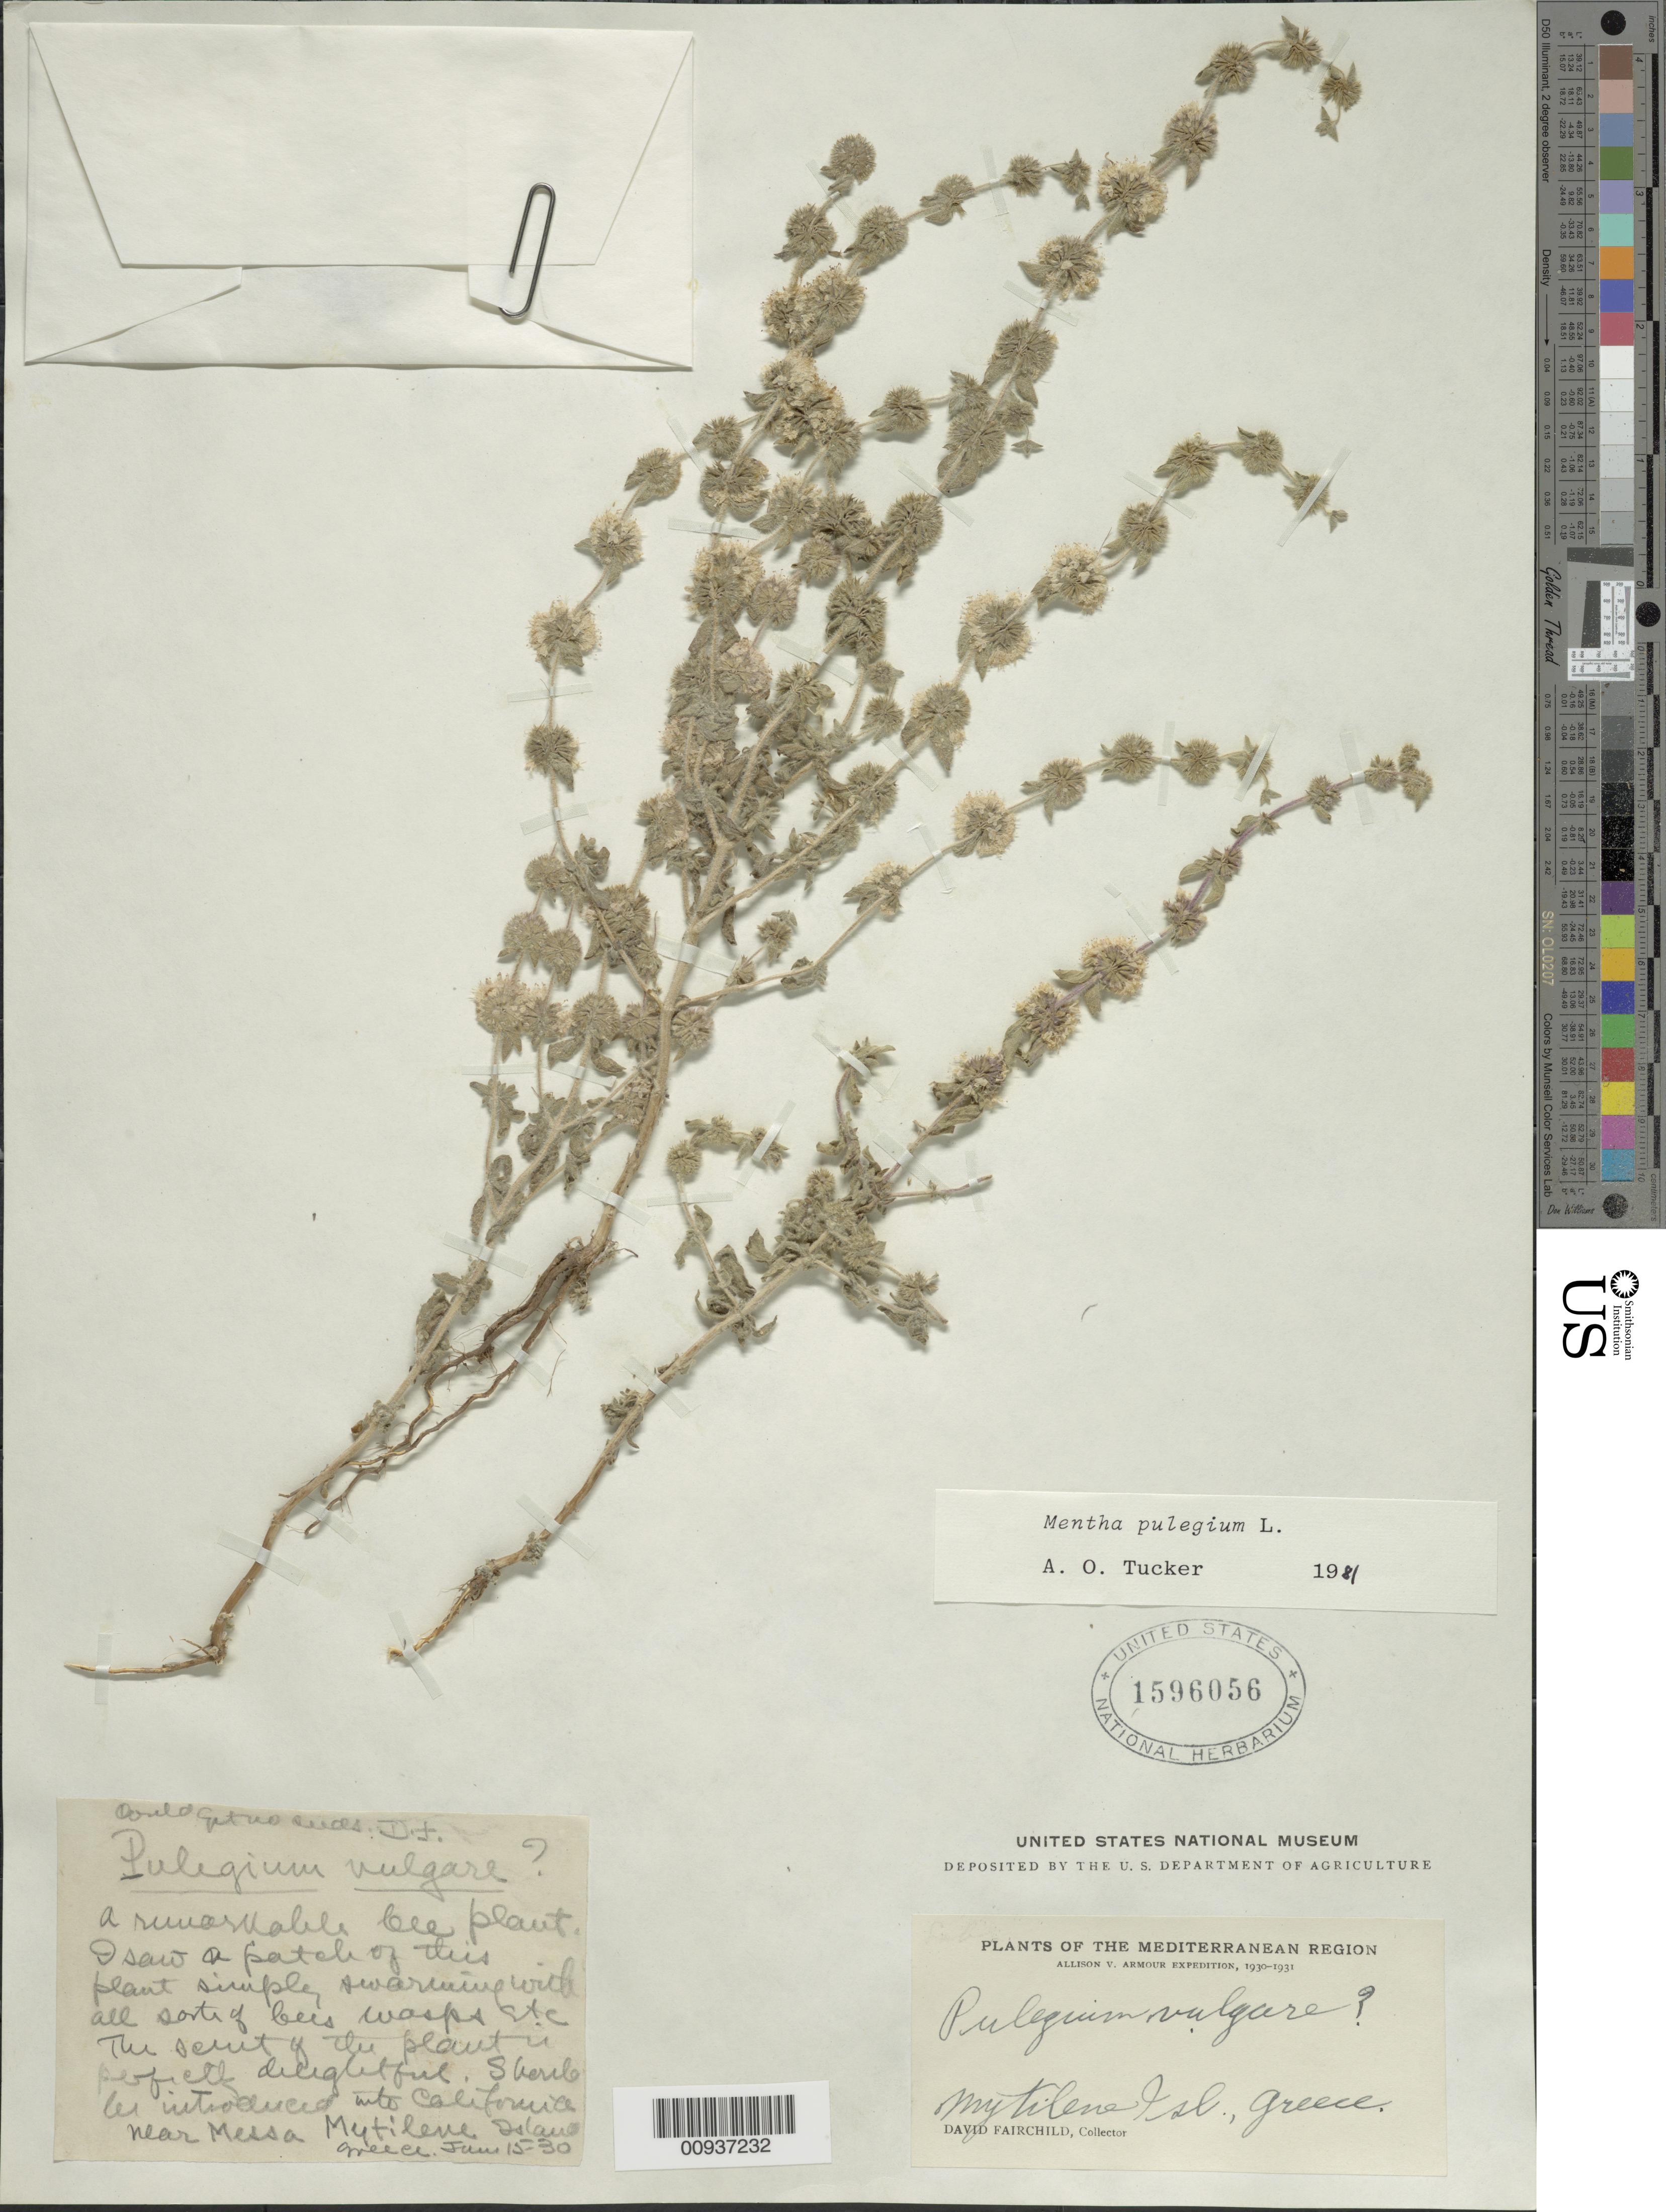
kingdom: Plantae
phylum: Tracheophyta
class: Magnoliopsida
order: Lamiales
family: Lamiaceae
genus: Mentha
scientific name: Mentha pulegium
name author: L.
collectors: D. Fairchild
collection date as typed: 1930 to -- --- 1931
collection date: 1930/1931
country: Greece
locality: Mytilene Isl, Greece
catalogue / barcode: US 1596056